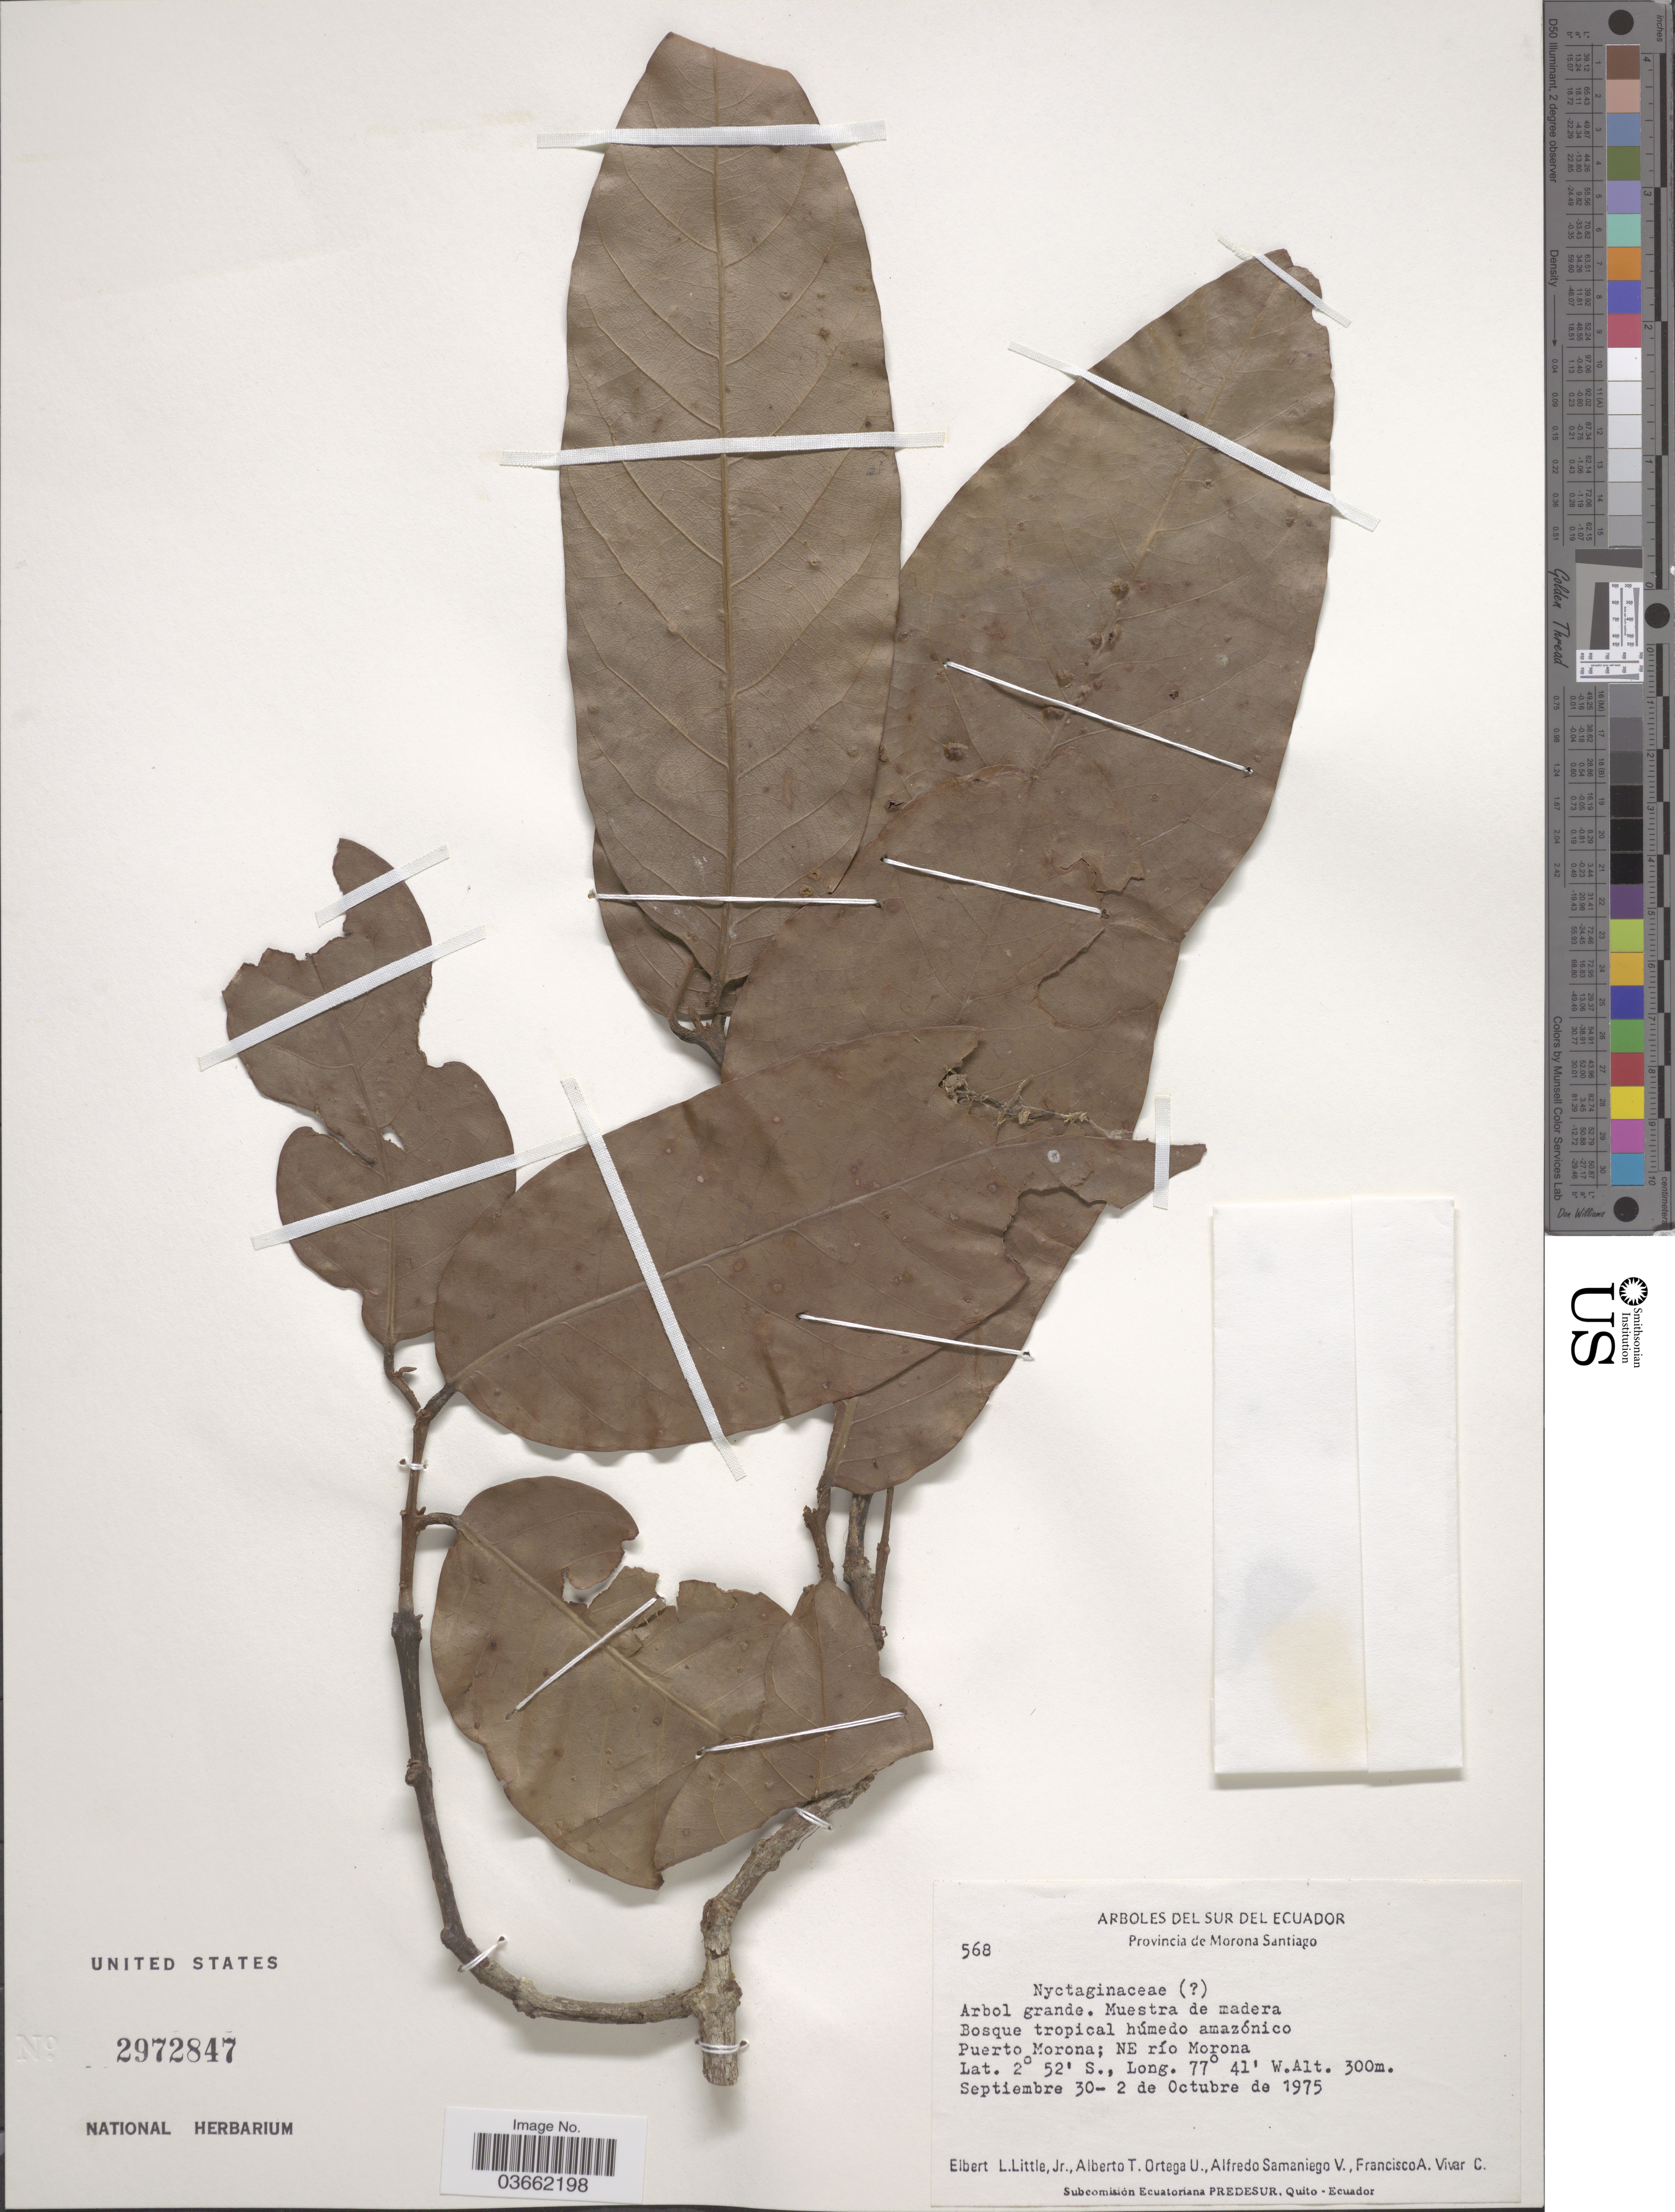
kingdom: Plantae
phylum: Tracheophyta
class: Magnoliopsida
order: Caryophyllales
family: Nyctaginaceae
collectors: E. L. Little, A. T. Ortega U., A. V. Samaniego & F. A. Vivar C.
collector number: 568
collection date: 1975-09-30/1975-10-02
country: Ecuador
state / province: Morona-Santiago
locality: Puerto Morona; NE río Morona.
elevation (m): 300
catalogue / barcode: US 2972847